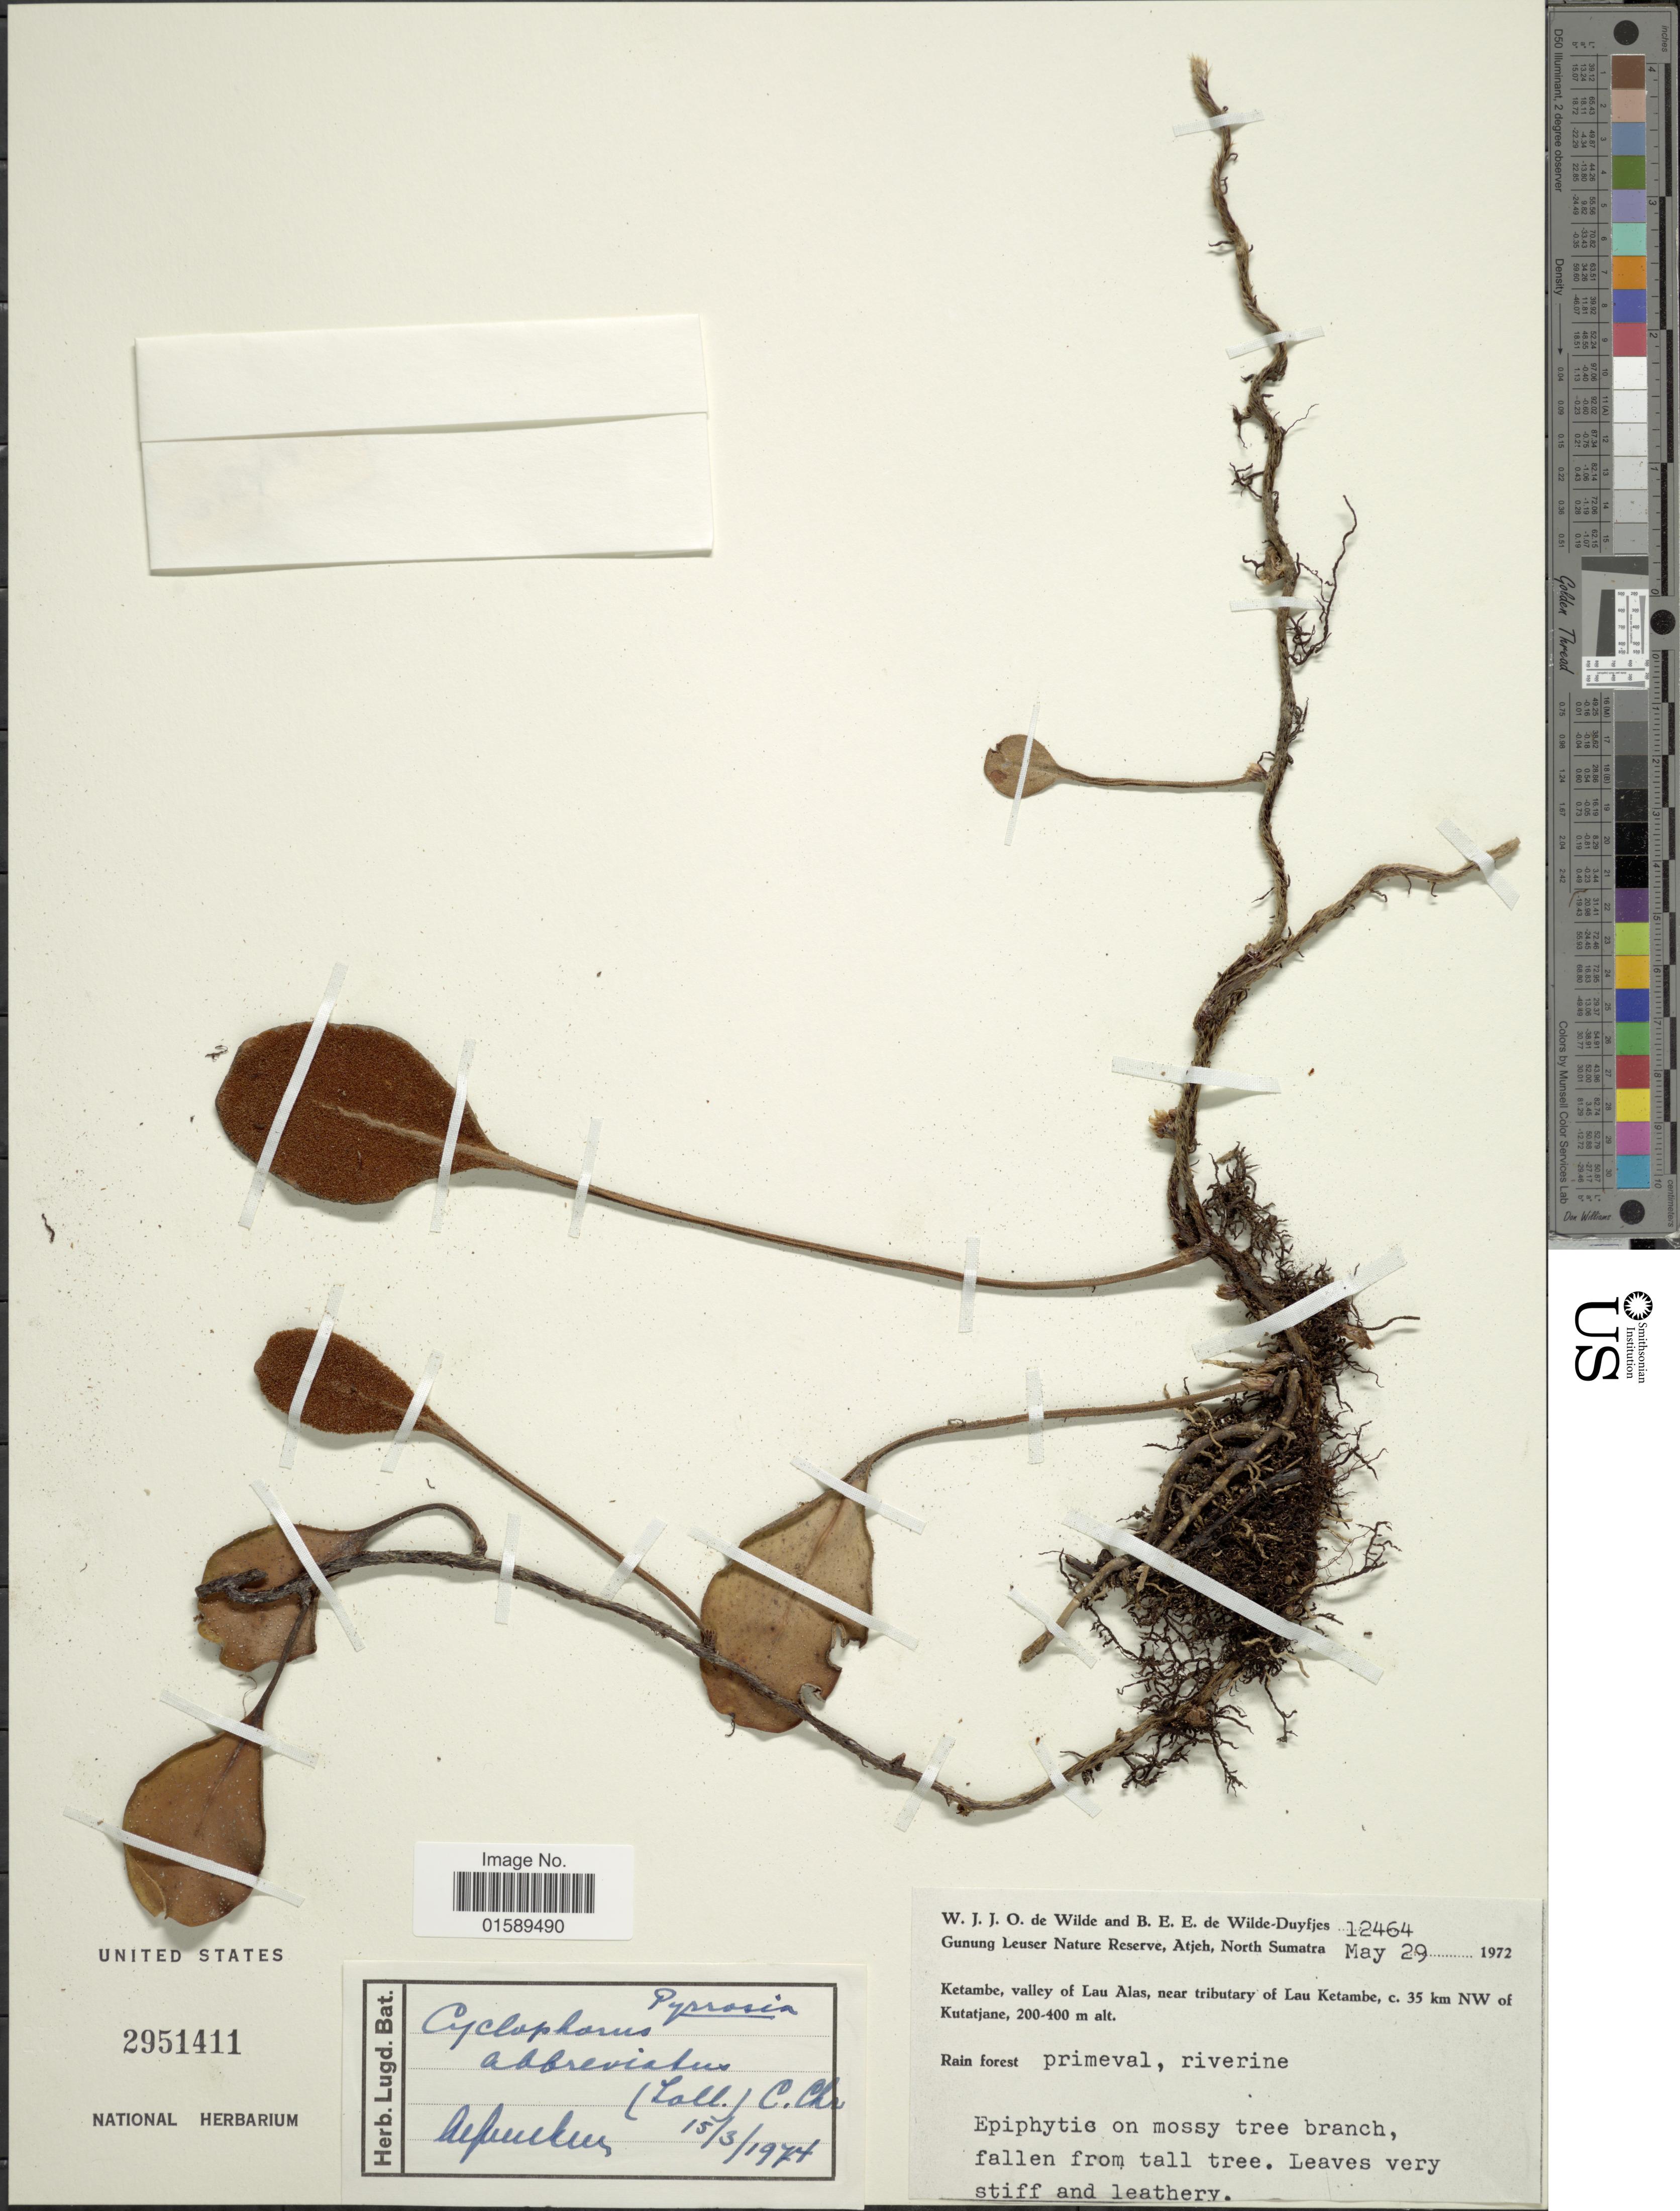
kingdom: Plantae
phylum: Tracheophyta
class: Polypodiopsida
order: Polypodiales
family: Polypodiaceae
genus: Pyrrosia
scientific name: Pyrrosia abbreviata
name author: (Zoll. & Moritz) Tagawa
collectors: W. J. de Wilde & B. E. de Wilde-Duyfjes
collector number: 12464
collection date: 1972-05-29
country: Indonesia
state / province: Sumatra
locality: Gunung Leuser Nature Reserve, Atjeh, North Sumatra. Ketambe, valley of Lau Alas, near tributary of Lau Ketambe, c. 35 km NW of Kutajane.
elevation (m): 200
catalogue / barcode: US 2951411